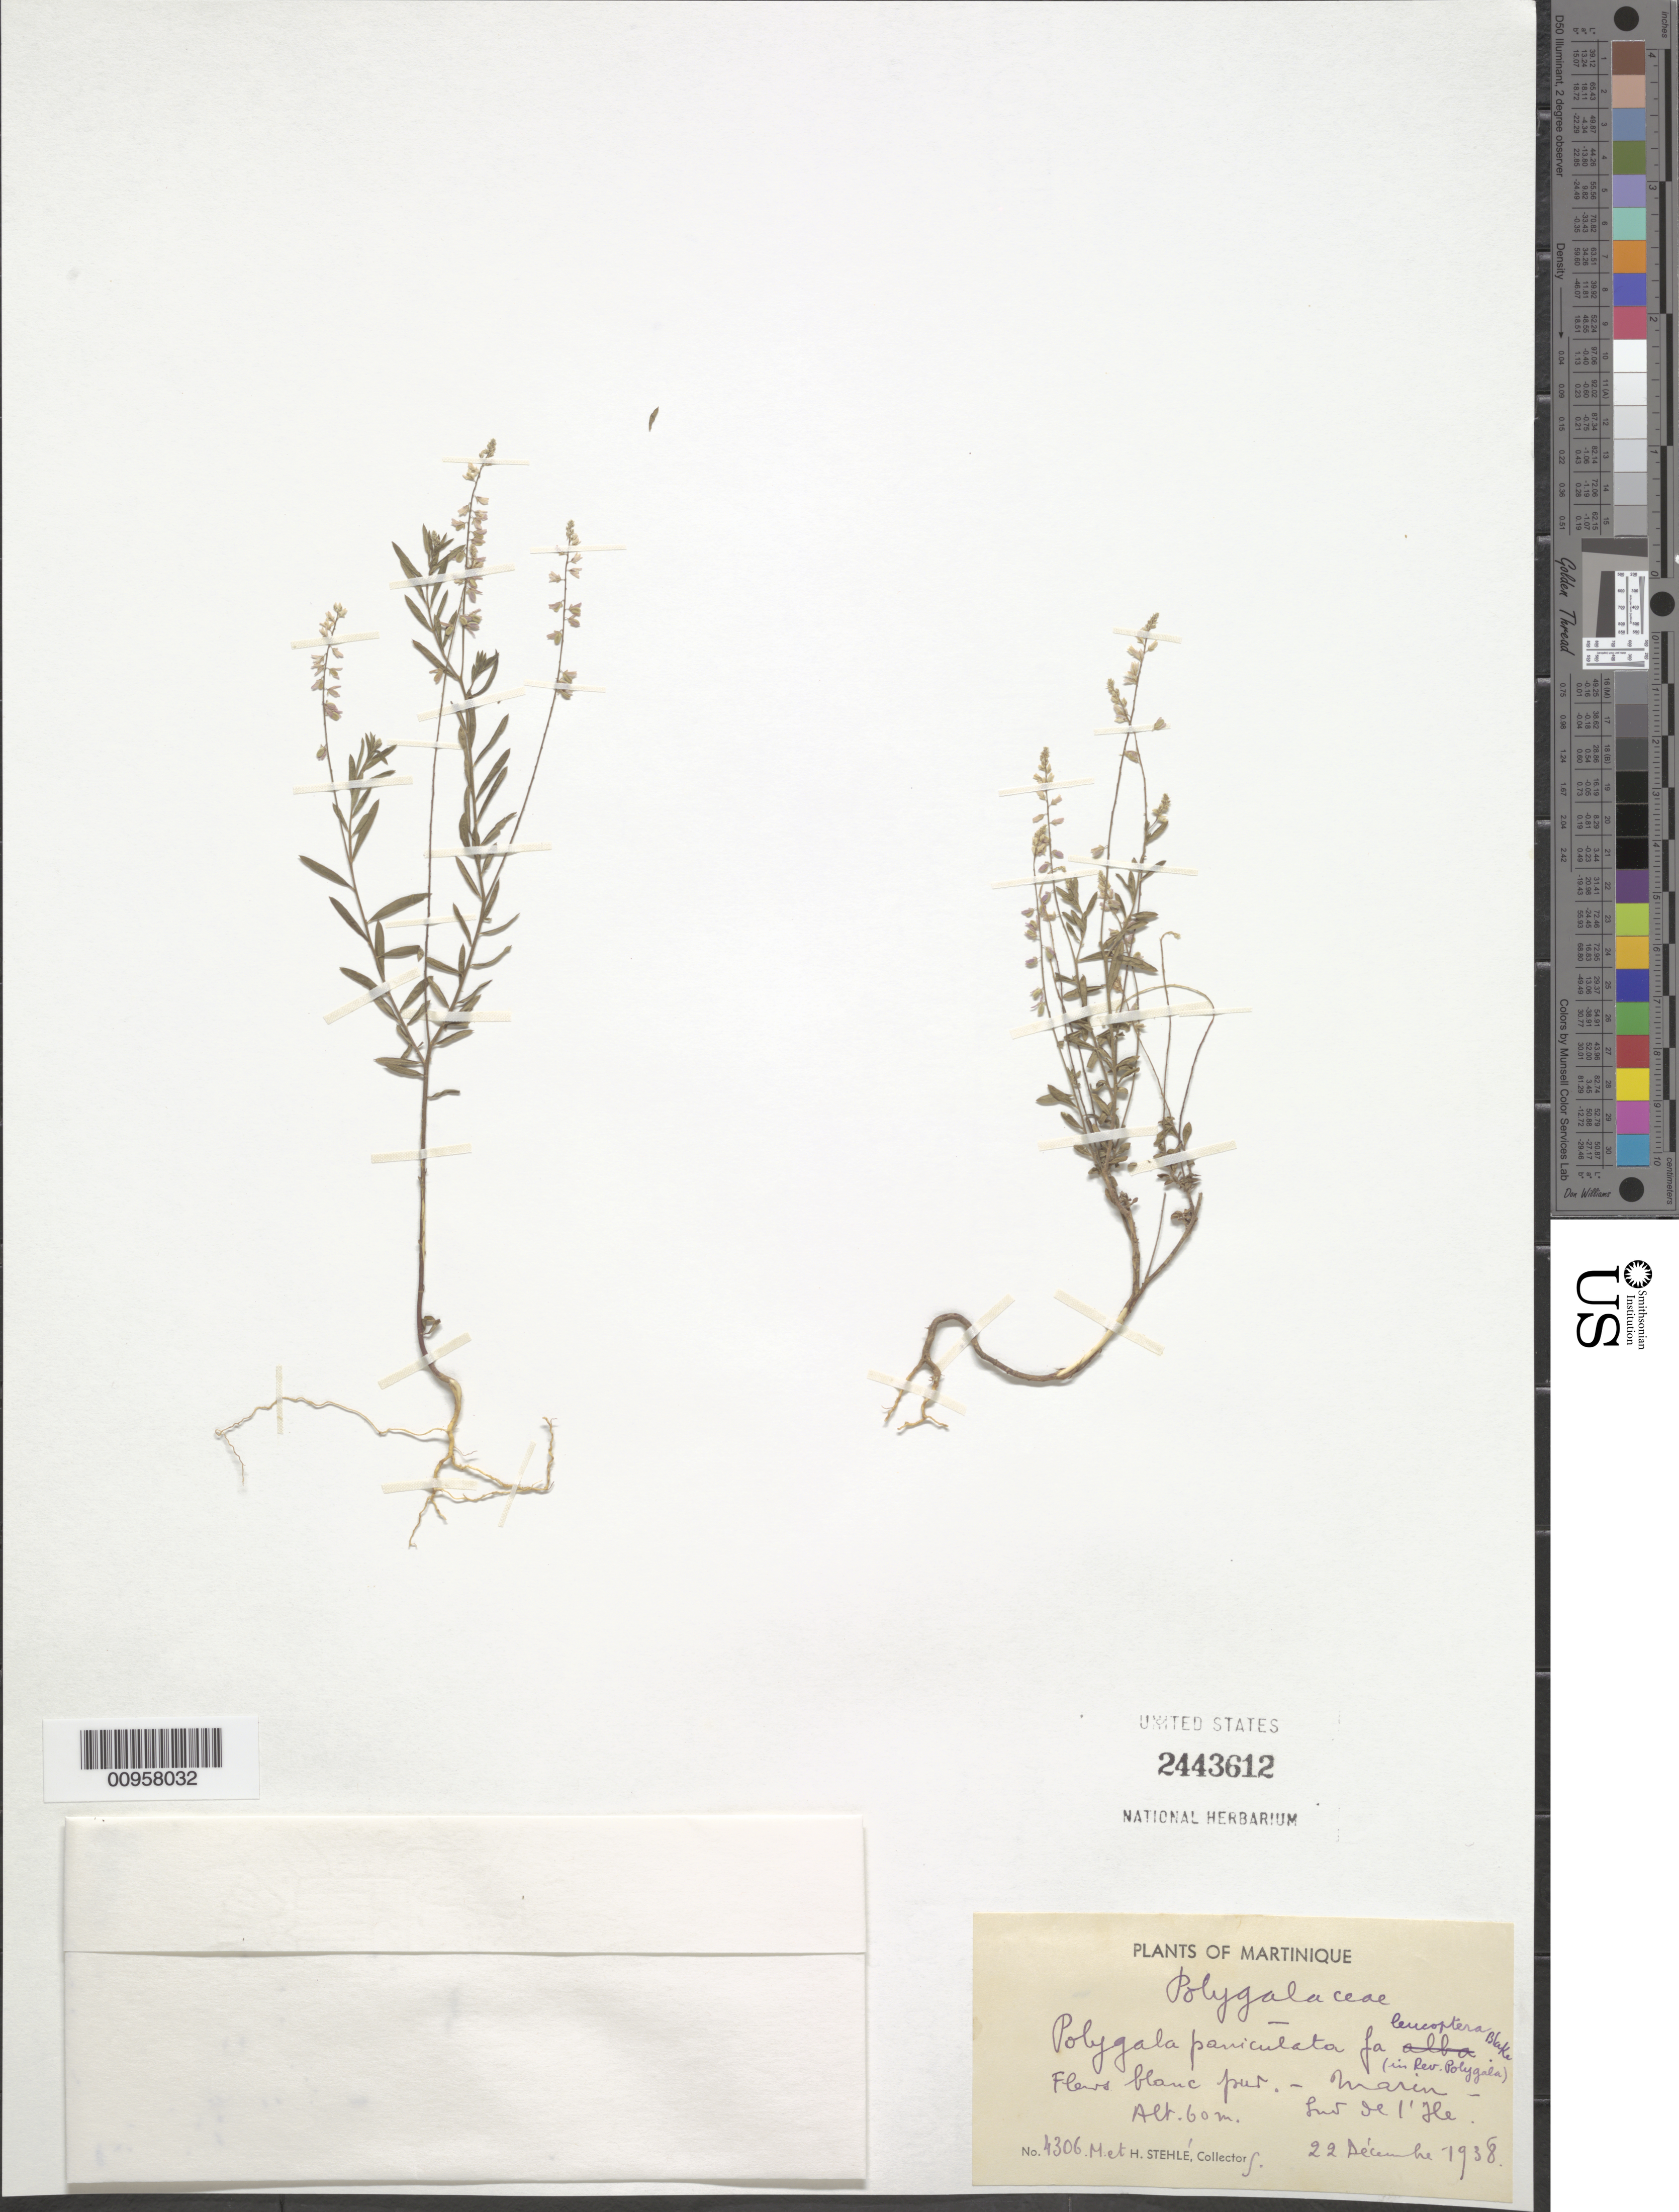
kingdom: Plantae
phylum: Tracheophyta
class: Magnoliopsida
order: Fabales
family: Polygalaceae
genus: Polygala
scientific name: Polygala paniculata f. leucoptera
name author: S.F. Blake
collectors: H. Stehlé & M. Stehlé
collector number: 4306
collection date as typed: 22 Dec 1938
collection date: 1938-12-22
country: Martinique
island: Martinique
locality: Marion, sud de l'Ile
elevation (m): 60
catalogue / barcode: US 2443612